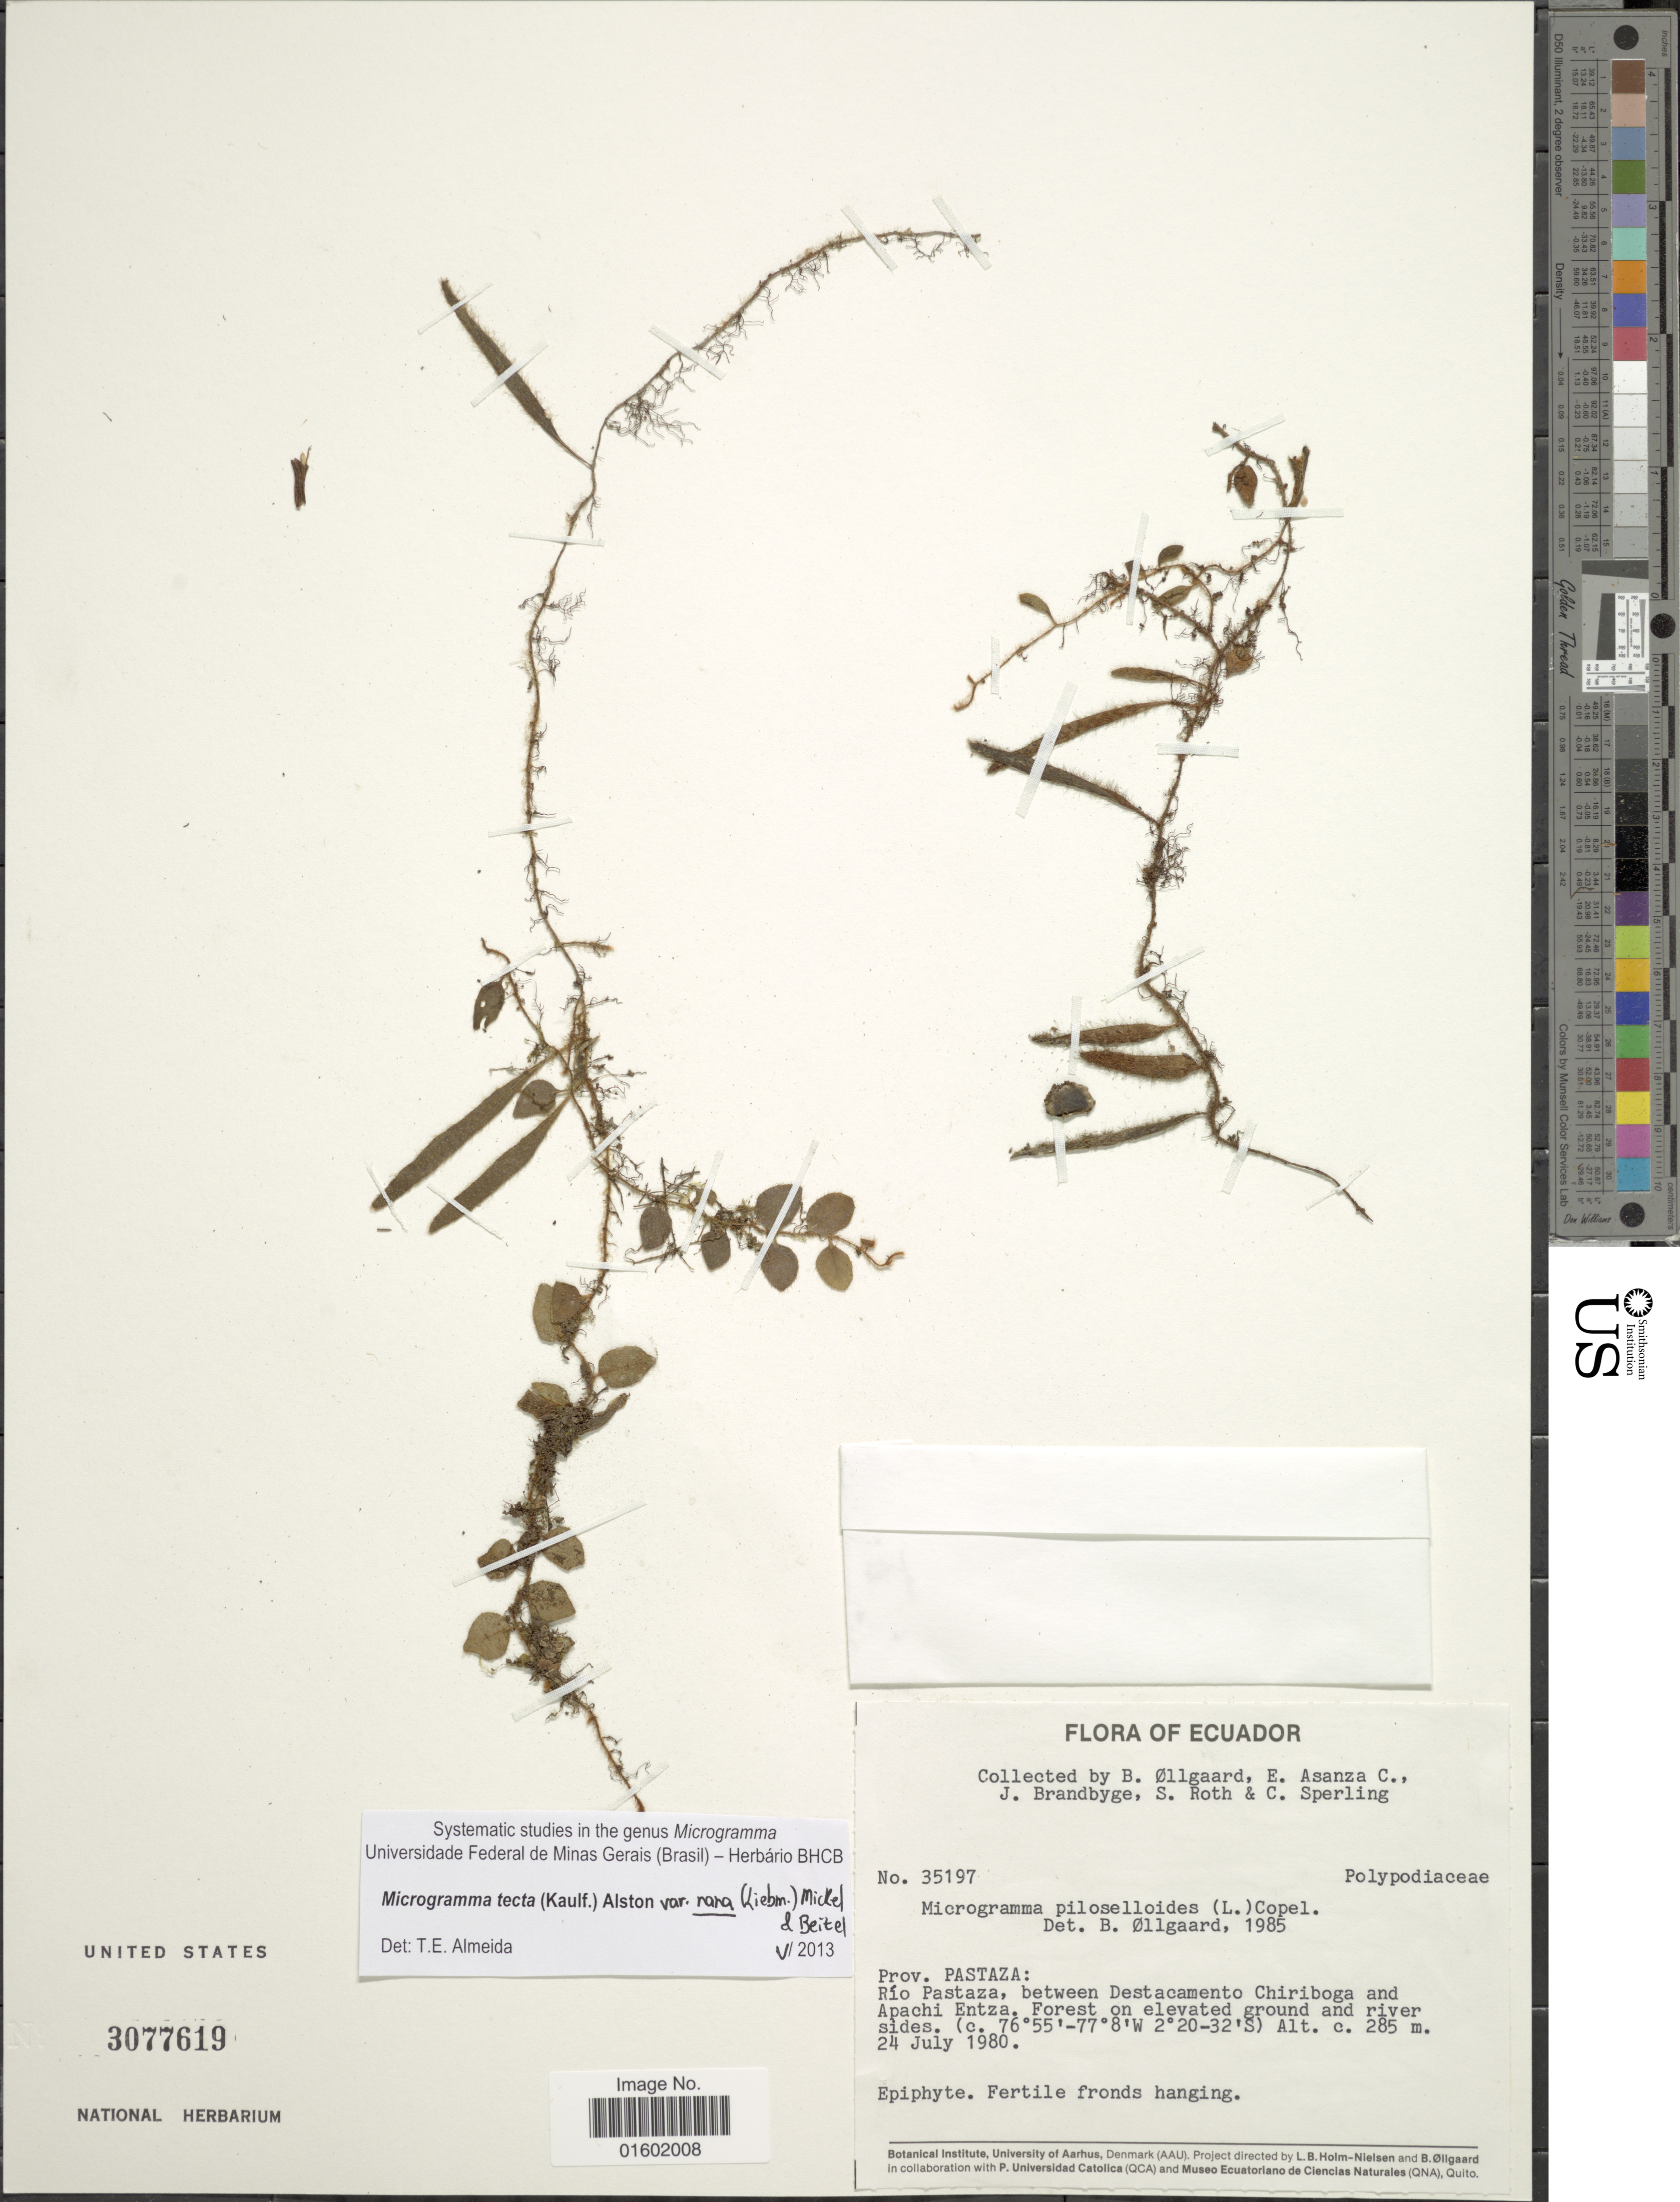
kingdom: Plantae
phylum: Tracheophyta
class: Polypodiopsida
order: Polypodiales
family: Polypodiaceae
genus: Microgramma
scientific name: Microgramma tecta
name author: (Kaulf.) Alston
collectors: B. Øllgaard, E. Asanza C., J. Brandbyge, S. Roth & C. Sperling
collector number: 35197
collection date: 1980-07-24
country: Ecuador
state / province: Pastaza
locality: Rio Pastaza, between Destacamento Chiriboga and Apachi Entza,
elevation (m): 285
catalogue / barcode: US 3077619